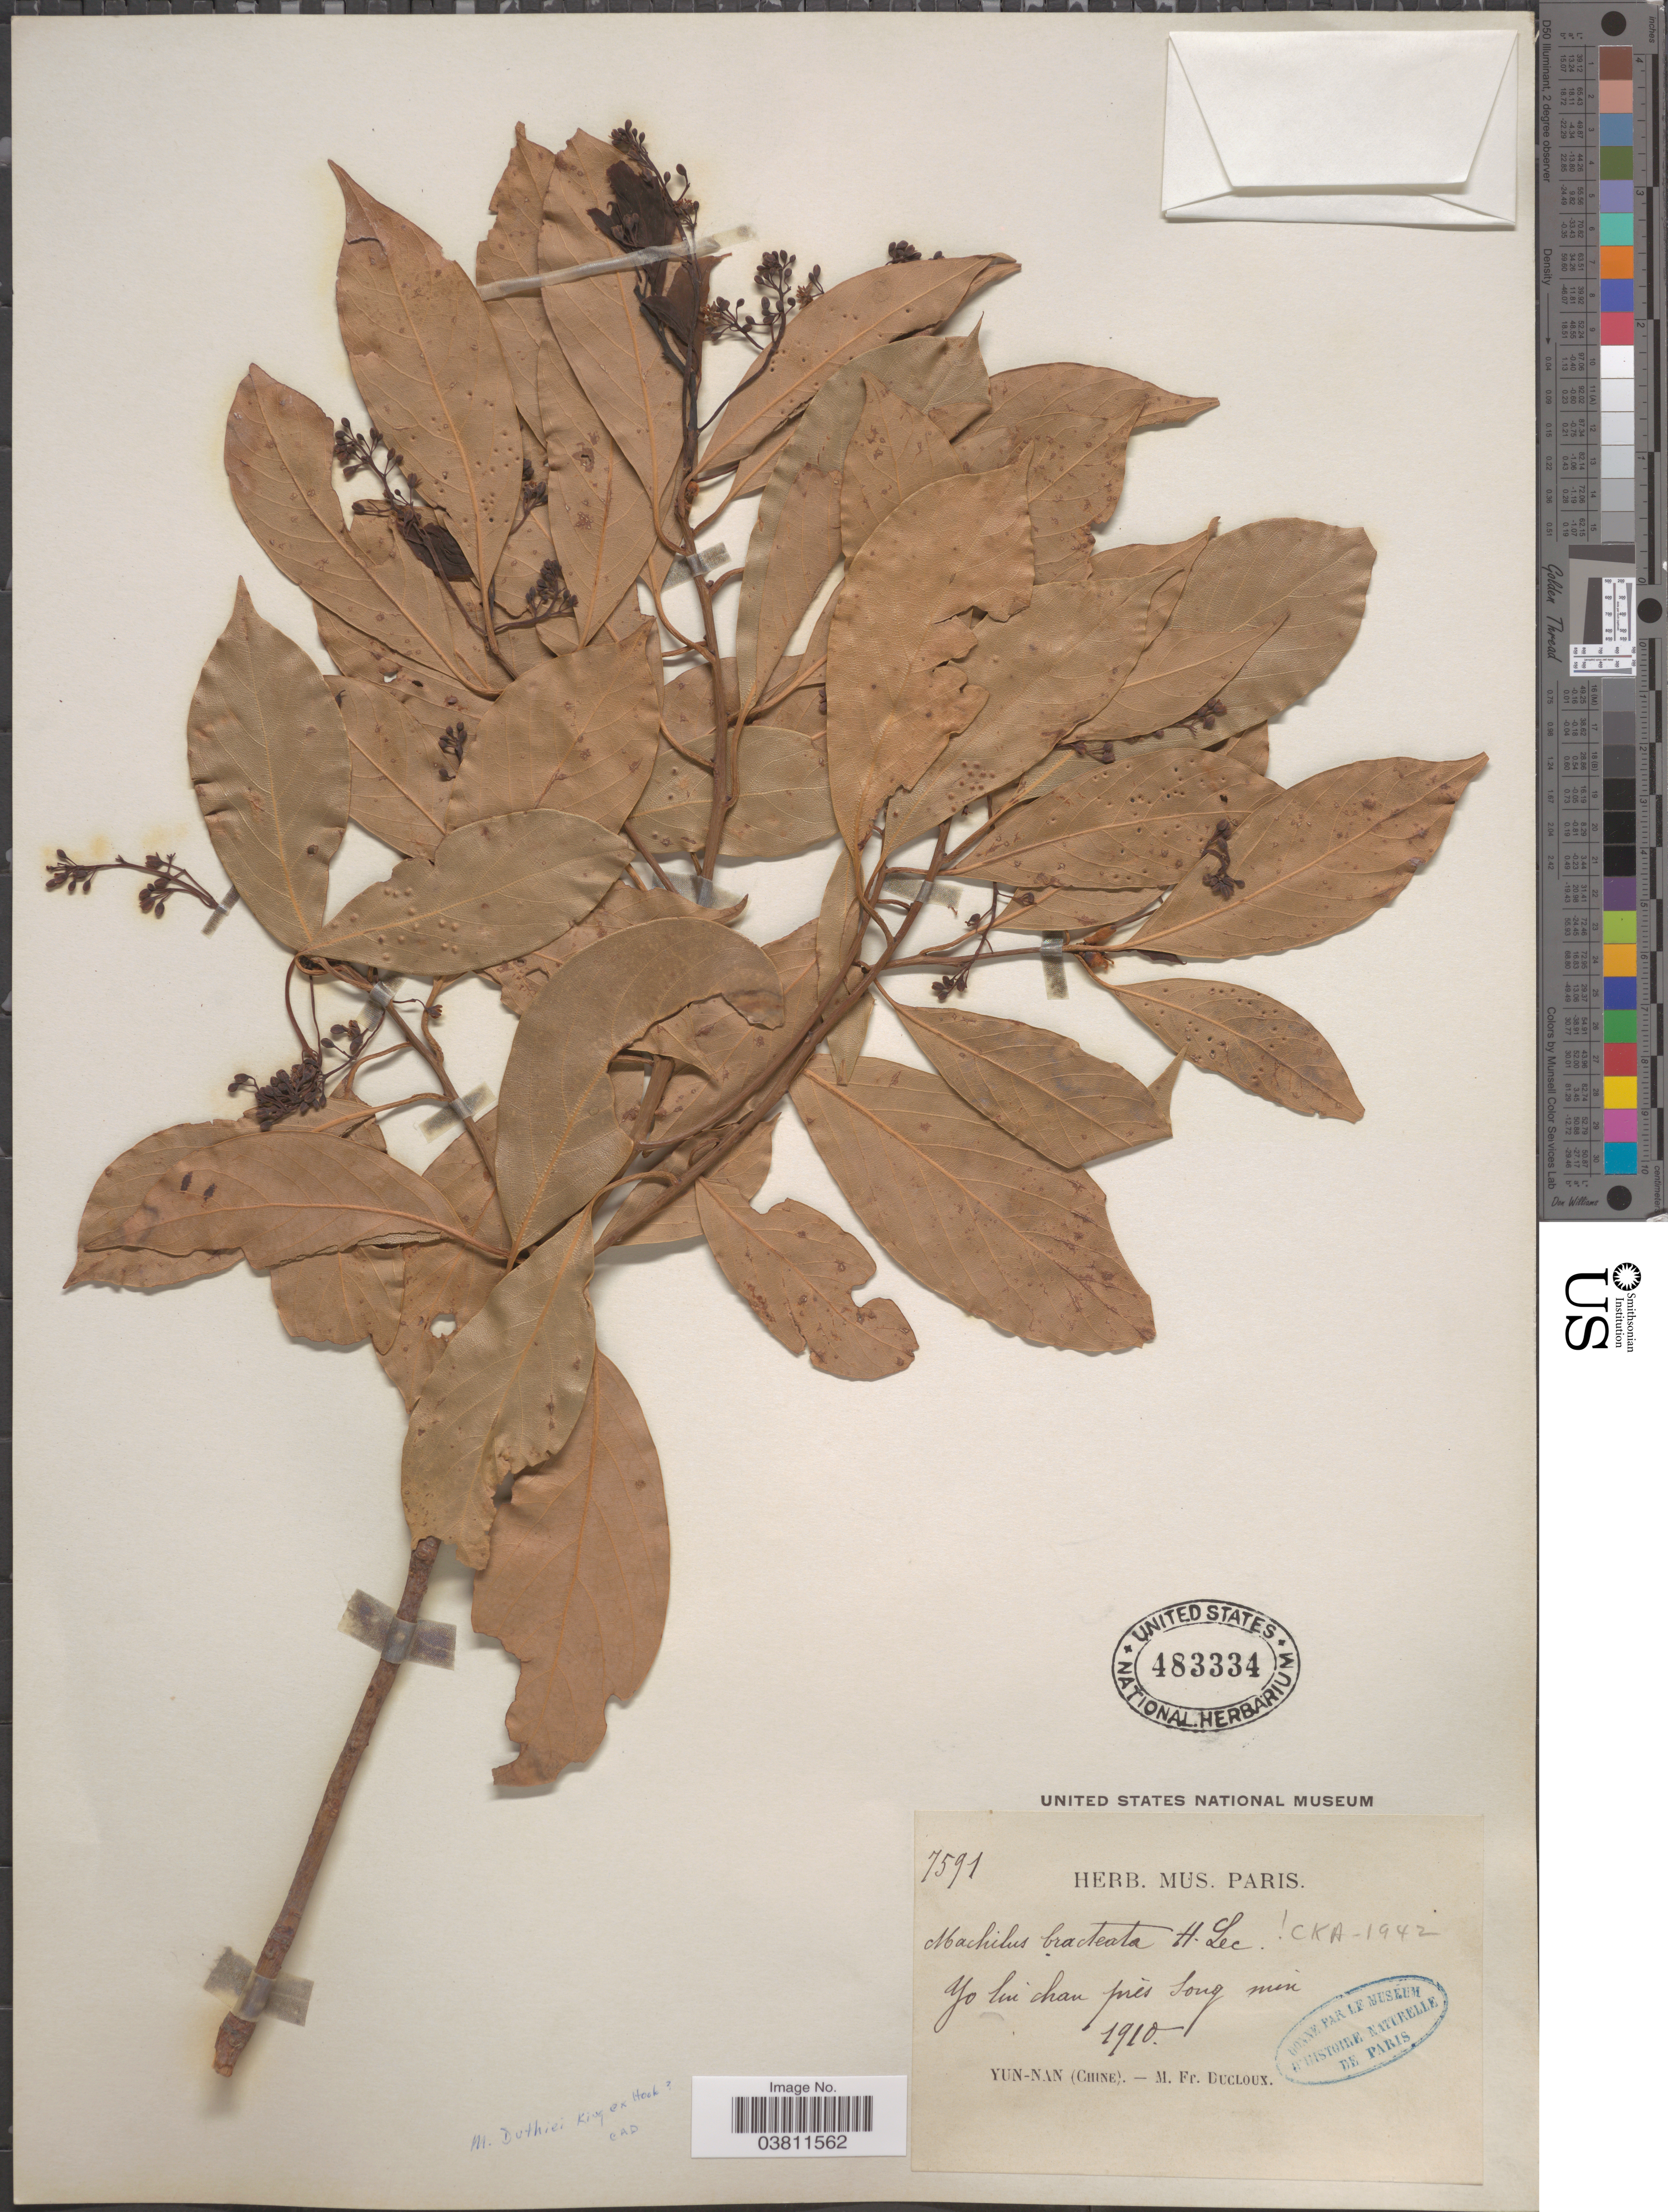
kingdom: Plantae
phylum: Tracheophyta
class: Magnoliopsida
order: Laurales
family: Lauraceae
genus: Machilus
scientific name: Machilus bracteata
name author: Lecomte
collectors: M. Ducloux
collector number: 7591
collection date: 1910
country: China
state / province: Yunnan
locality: Yo lin chan prés Song min. [interpreted]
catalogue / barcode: US 483334